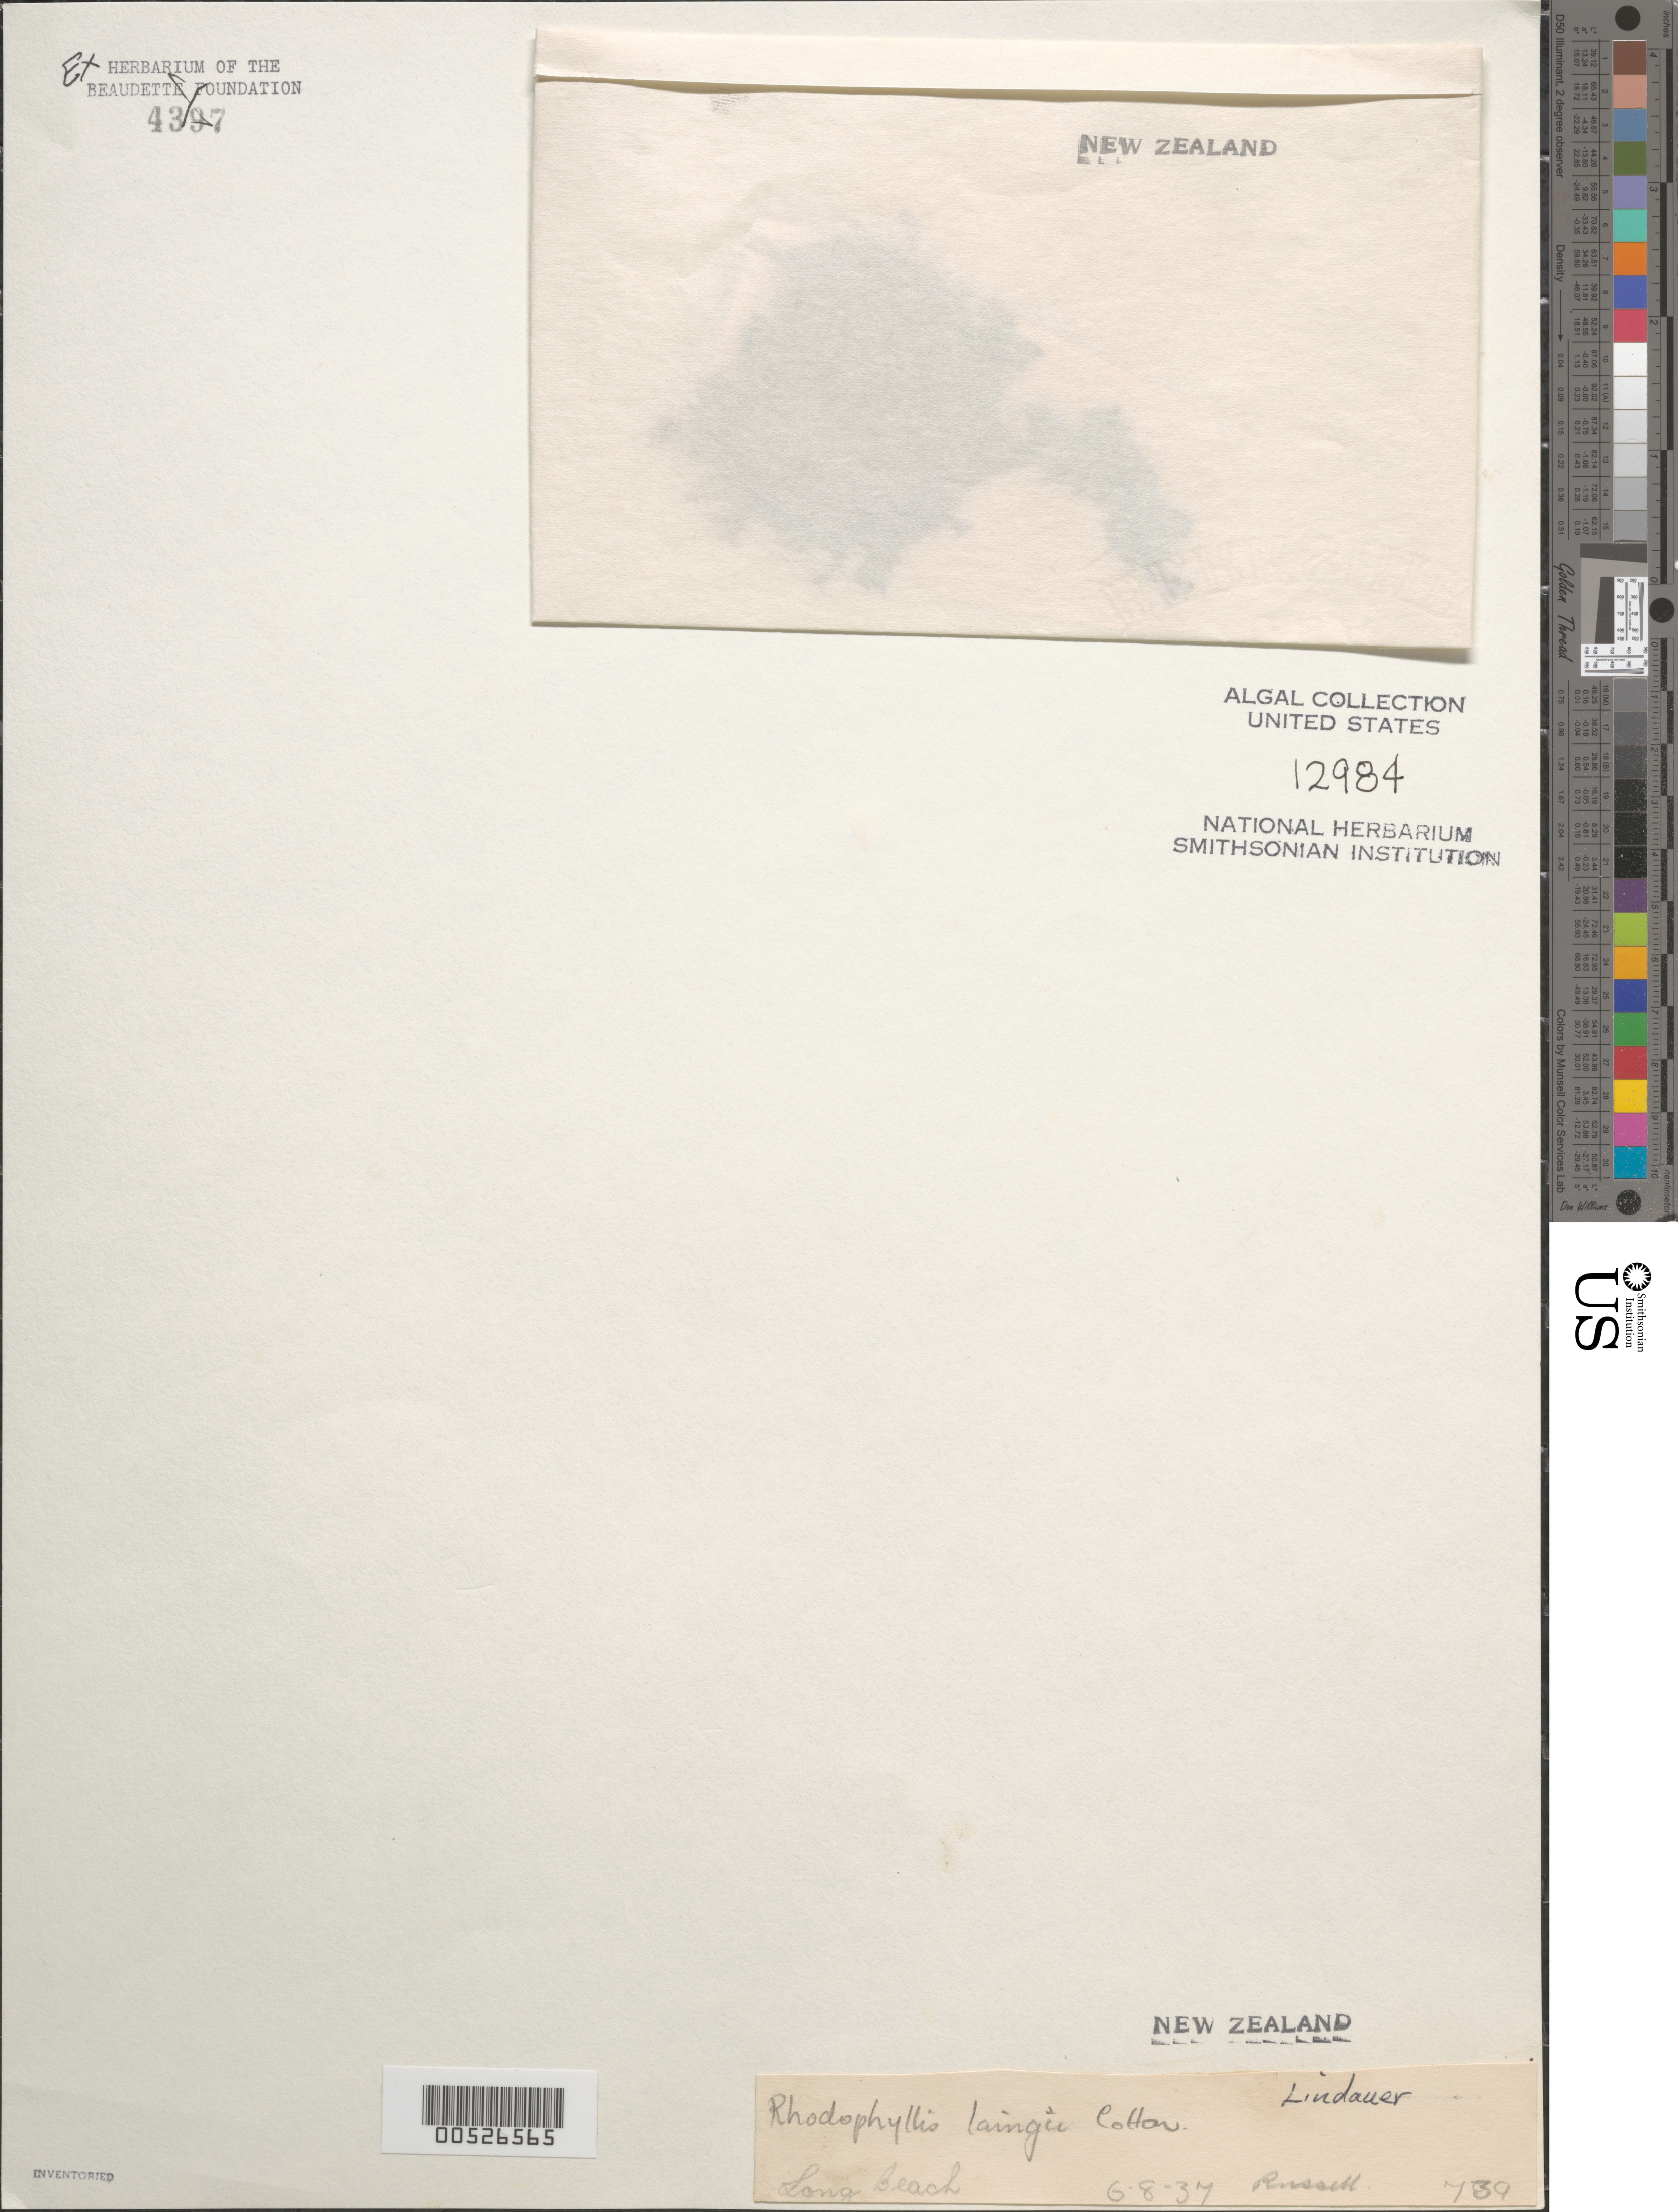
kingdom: Plantae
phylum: Rhodophyta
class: Florideophyceae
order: Gigartinales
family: Cystocloniaceae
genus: Rhodophyllis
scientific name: Rhodophyllis centrocarpa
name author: (Montagne) M.J. Wynne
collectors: V. Lindauer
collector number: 739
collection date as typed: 06 Aug 1937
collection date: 1937-08-06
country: New Zealand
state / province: Northland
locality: Long beach, russell, bay of islands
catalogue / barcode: US 12984